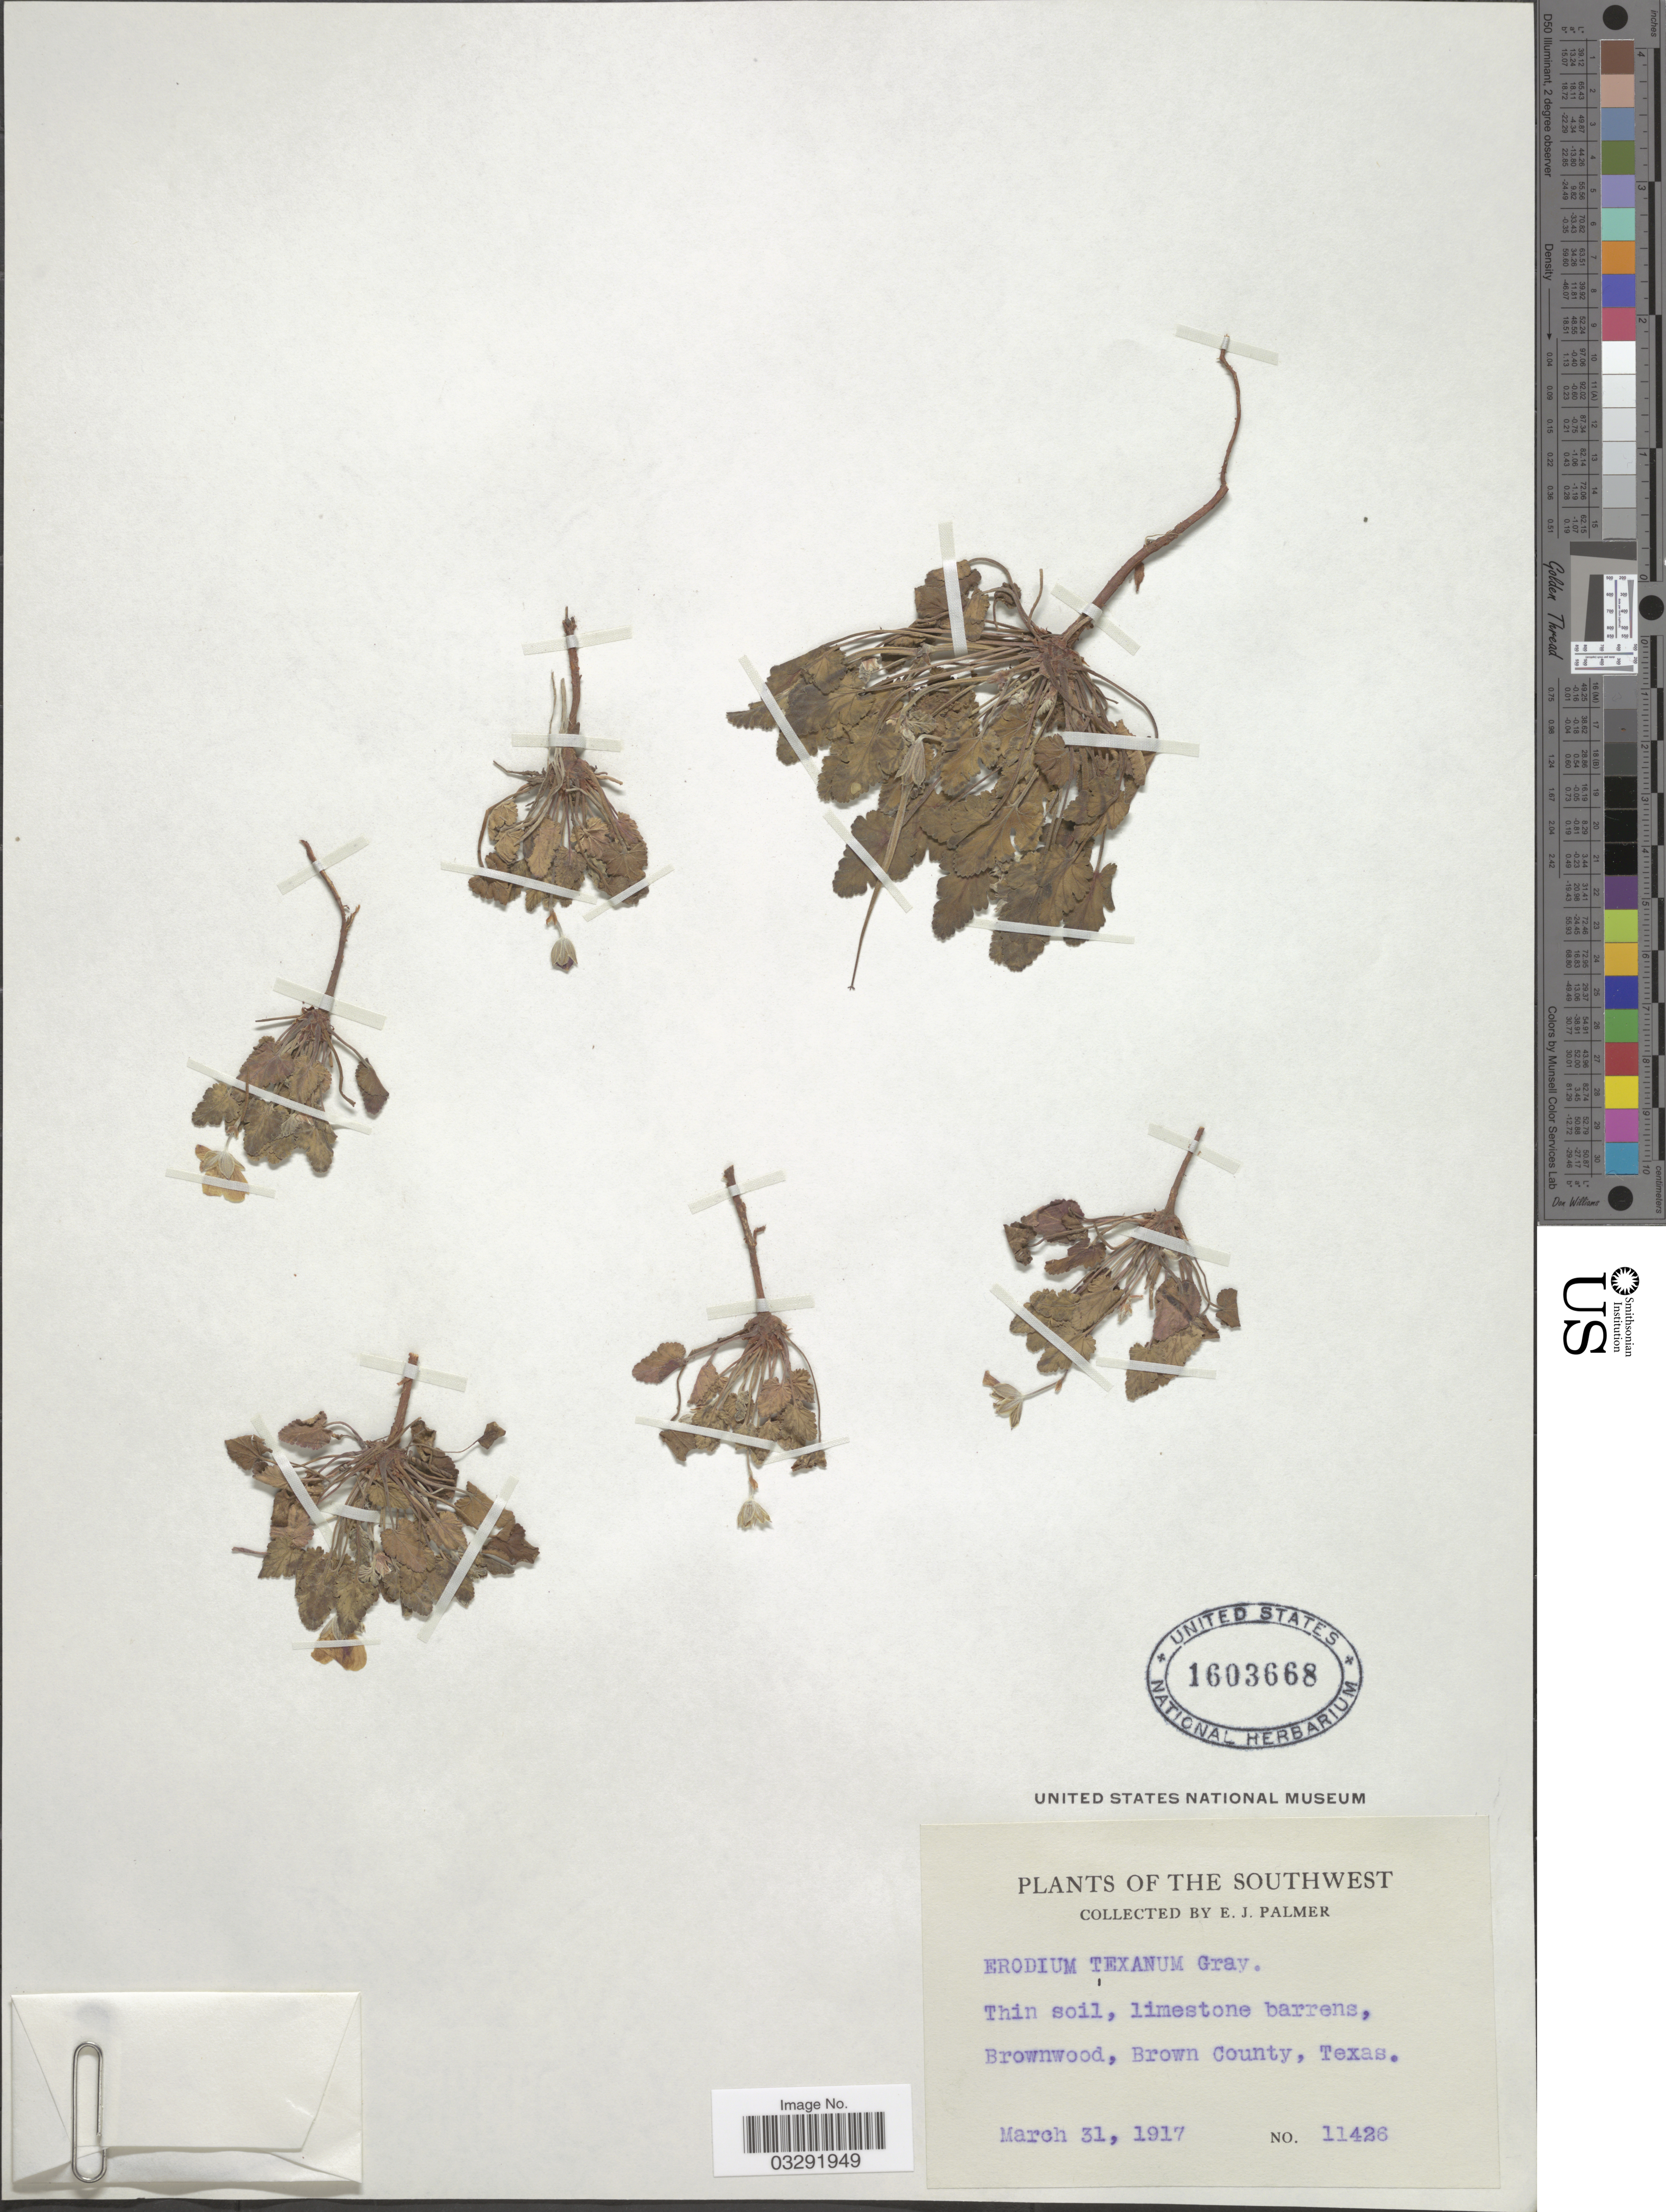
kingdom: Plantae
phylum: Tracheophyta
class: Magnoliopsida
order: Geraniales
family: Geraniaceae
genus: Erodium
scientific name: Erodium texanum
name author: A. Gray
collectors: E. J. Palmer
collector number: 11426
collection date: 1917-03-31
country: United States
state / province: Texas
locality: The Southwest. Brownwood, Brown County.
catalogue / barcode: US 1603668